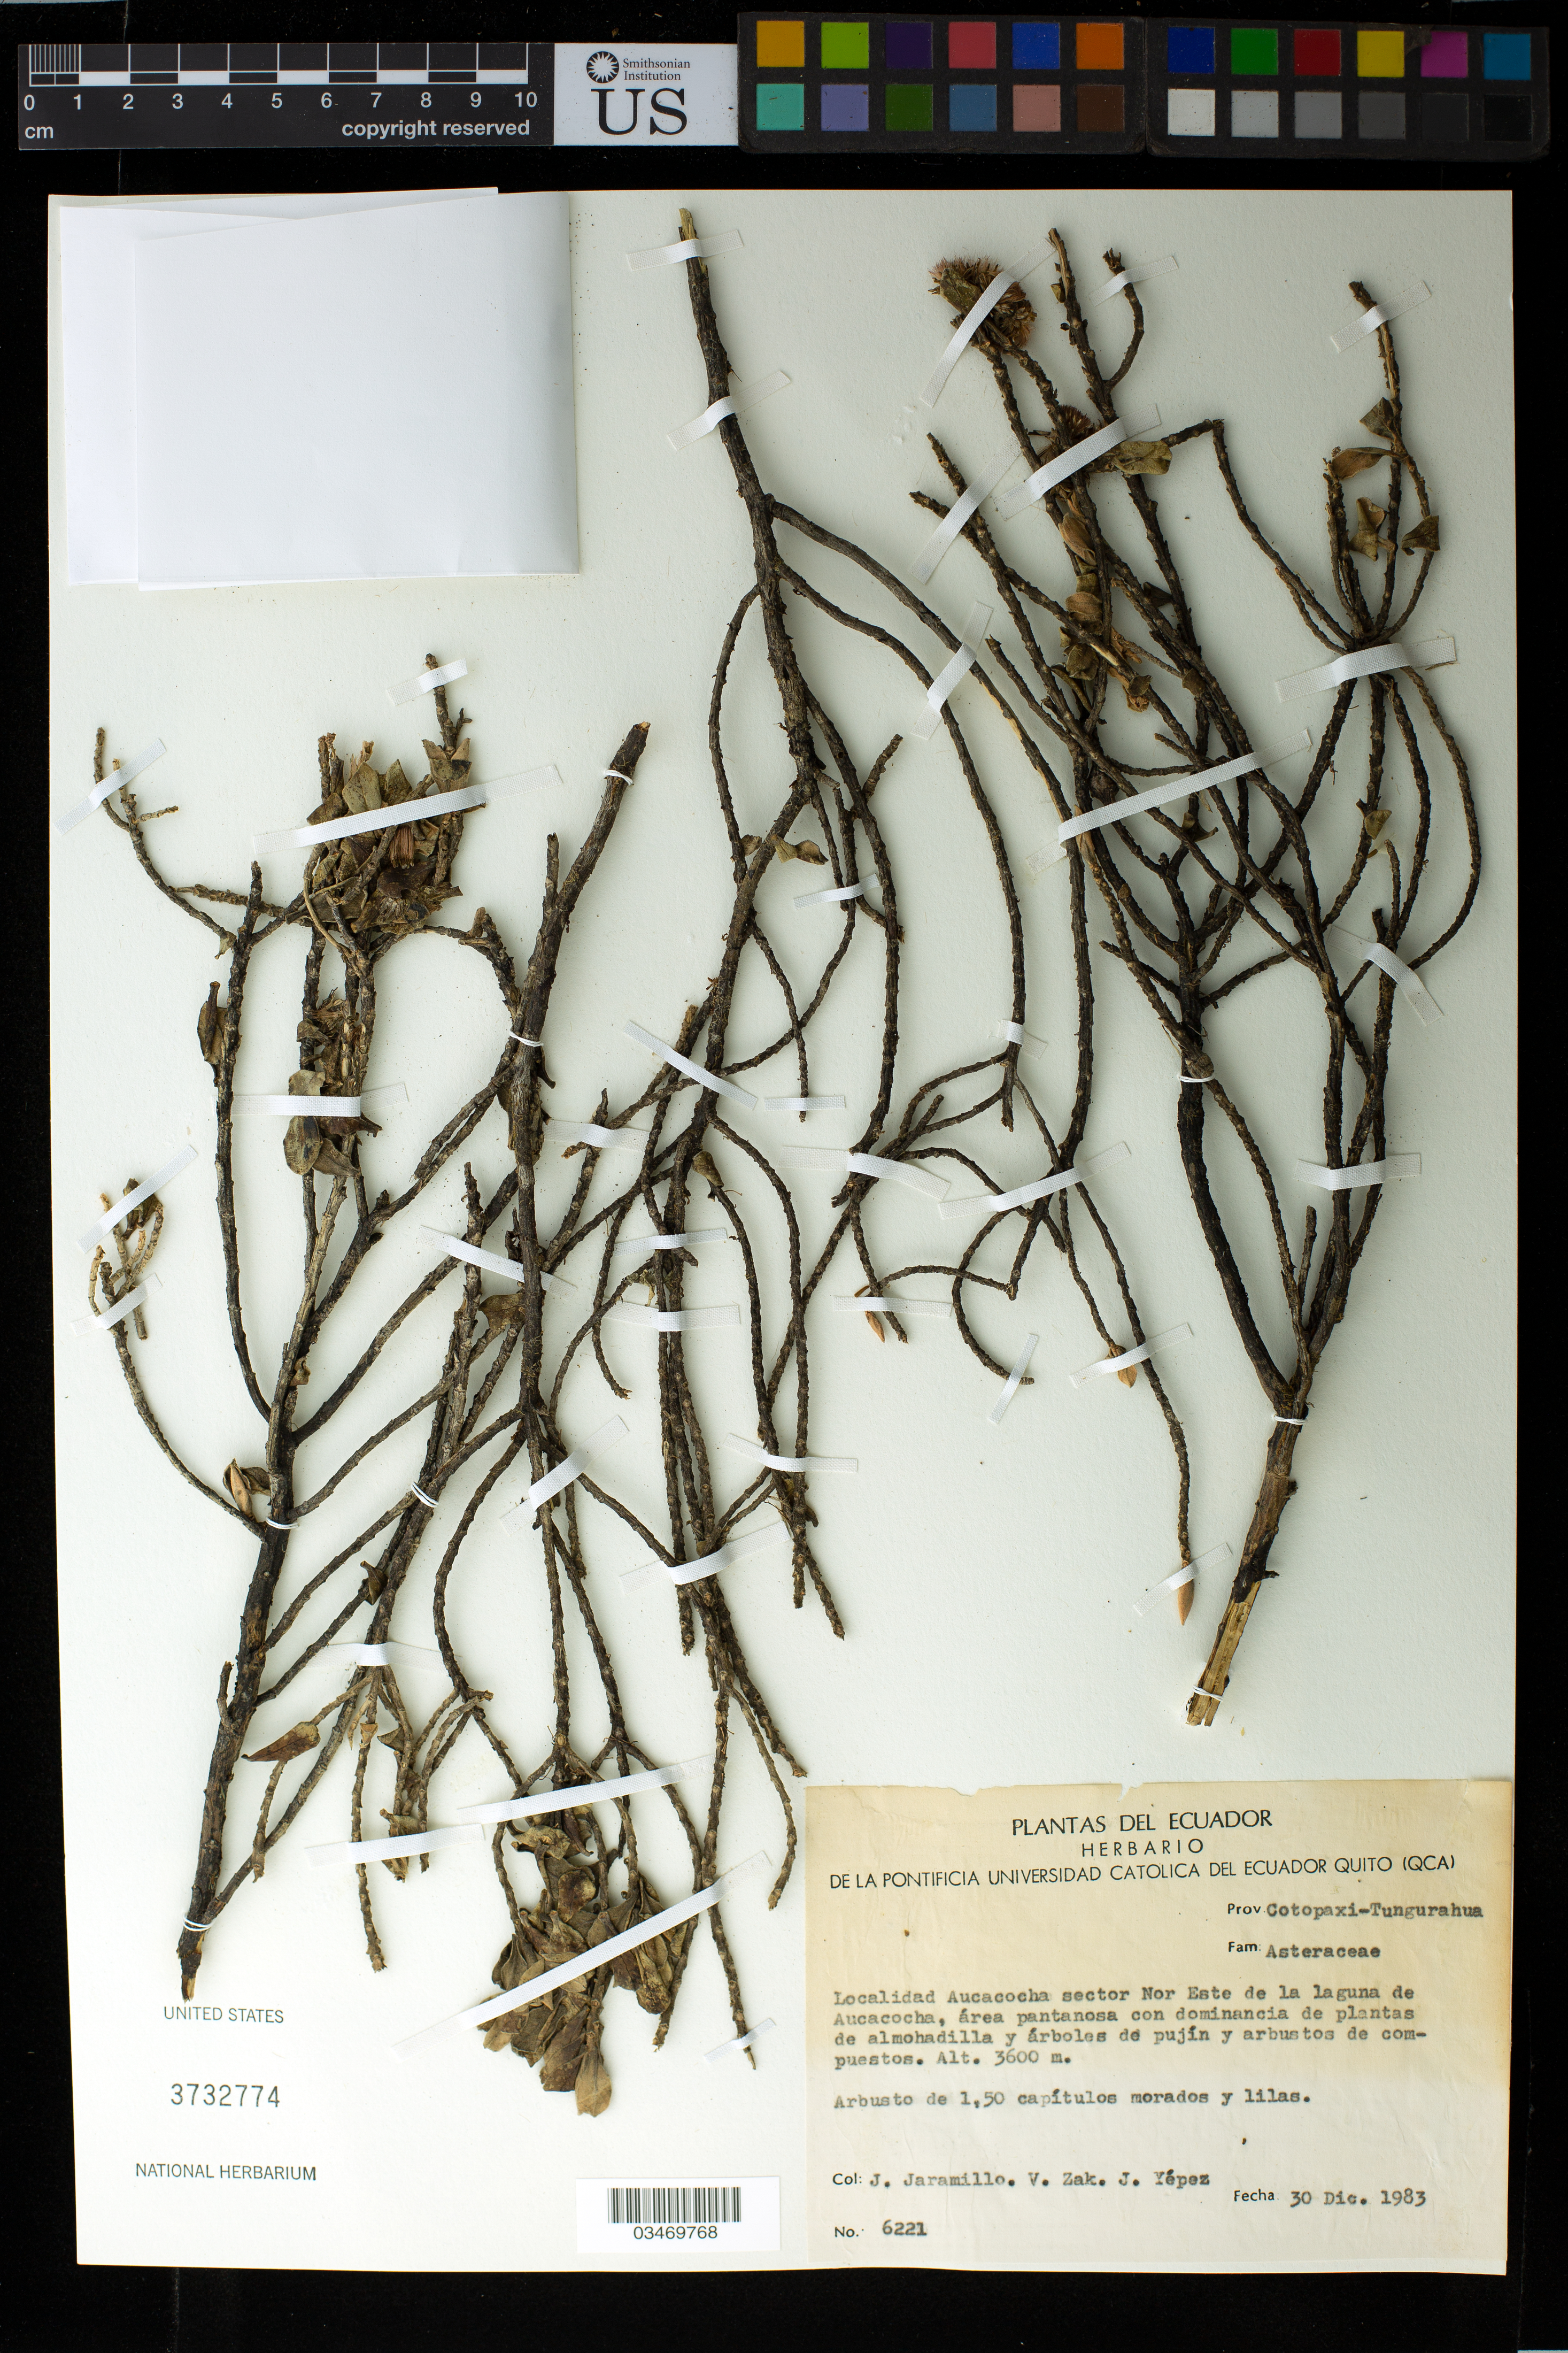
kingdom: Plantae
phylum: Tracheophyta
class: Magnoliopsida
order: Asterales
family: Asteraceae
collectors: J. Jaramillo, V. Zak & J. Yépez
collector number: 6221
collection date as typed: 30 Dec 1983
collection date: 1983-12-30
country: Ecuador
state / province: Cotopaxi / Tungurahua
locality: Localidad Aucacocha sector Nor Este de la laguna de Aucacocha, area pantnosa con dominancia de plantas de almohadilla y arboles de pujin y arbustos de compuestos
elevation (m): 3600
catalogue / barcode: US 3732774